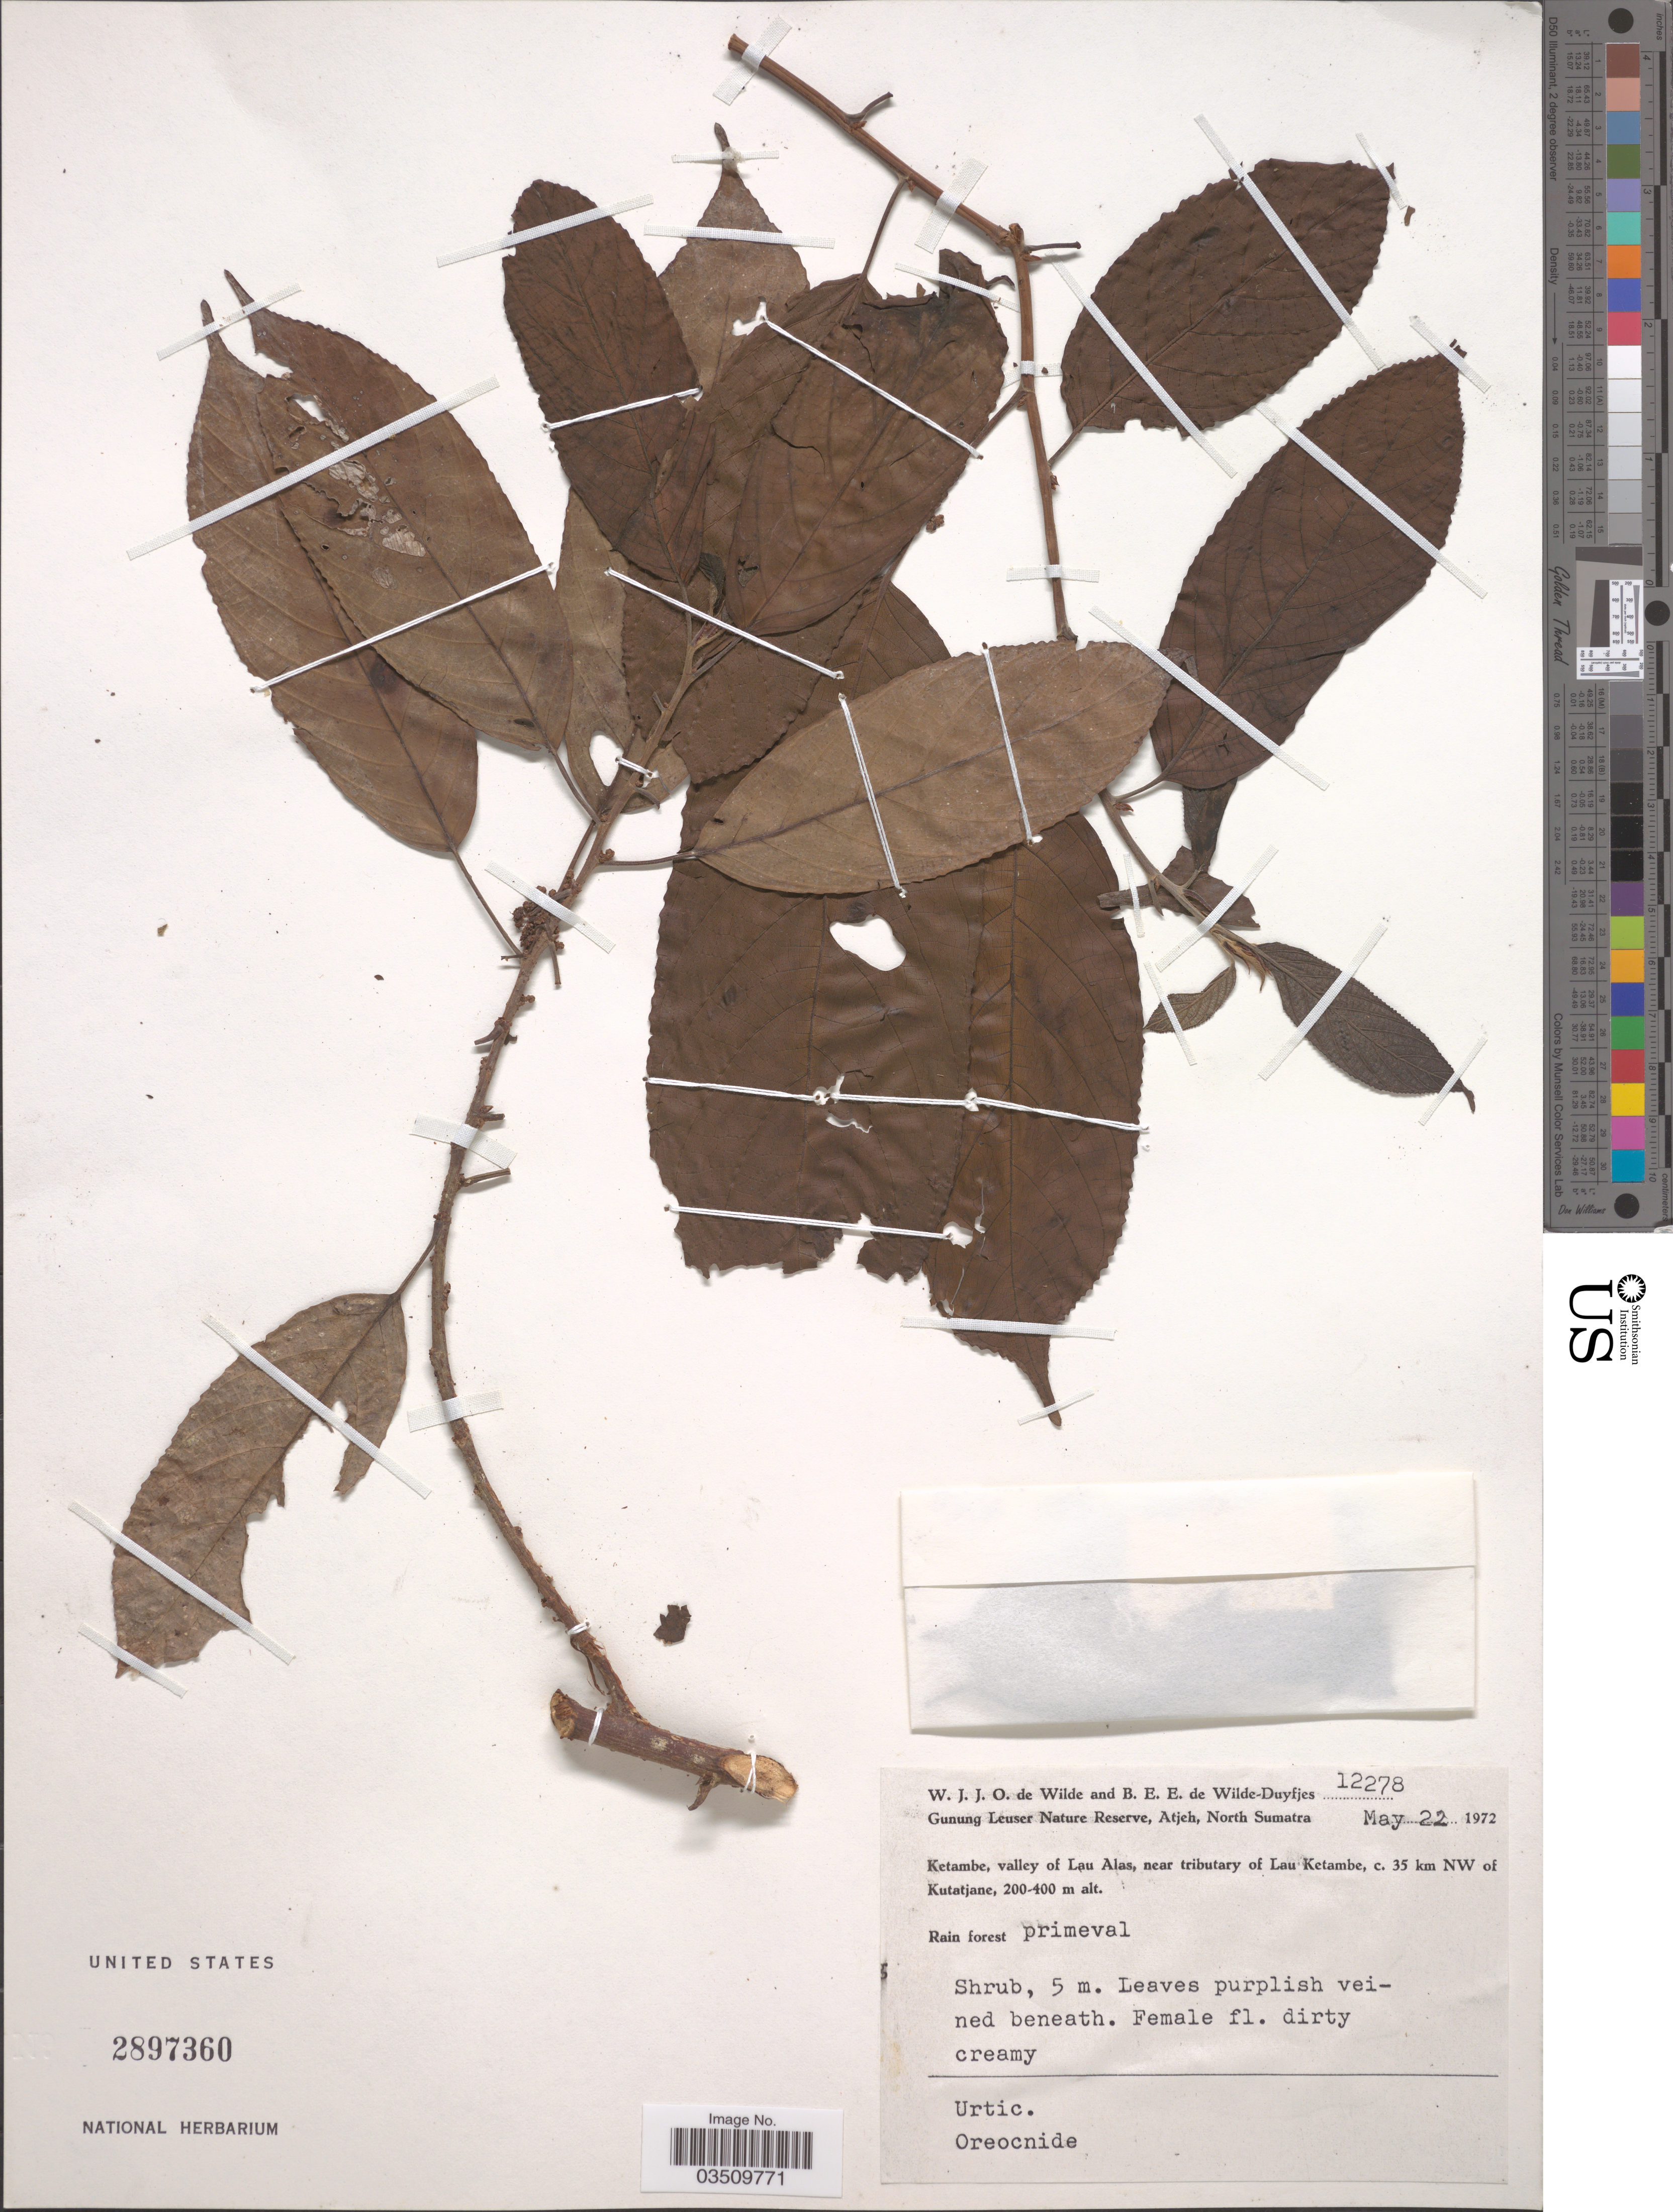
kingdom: Plantae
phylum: Tracheophyta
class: Magnoliopsida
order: Rosales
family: Urticaceae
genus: Oreocnide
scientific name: Oreocnide sp.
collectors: W. J. de Wilde & B. E. de Wilde-Duyfjes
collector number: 12278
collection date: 1972-05-22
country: Indonesia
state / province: Sumatra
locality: Gunung Leuser Nature Reserve, Atjeh, North Sumatra. Ketambe, valley of Lau Alas, near tributary of Lau Ketambe, c. 35 km NW of Kutatjane.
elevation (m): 200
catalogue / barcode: US 2897360